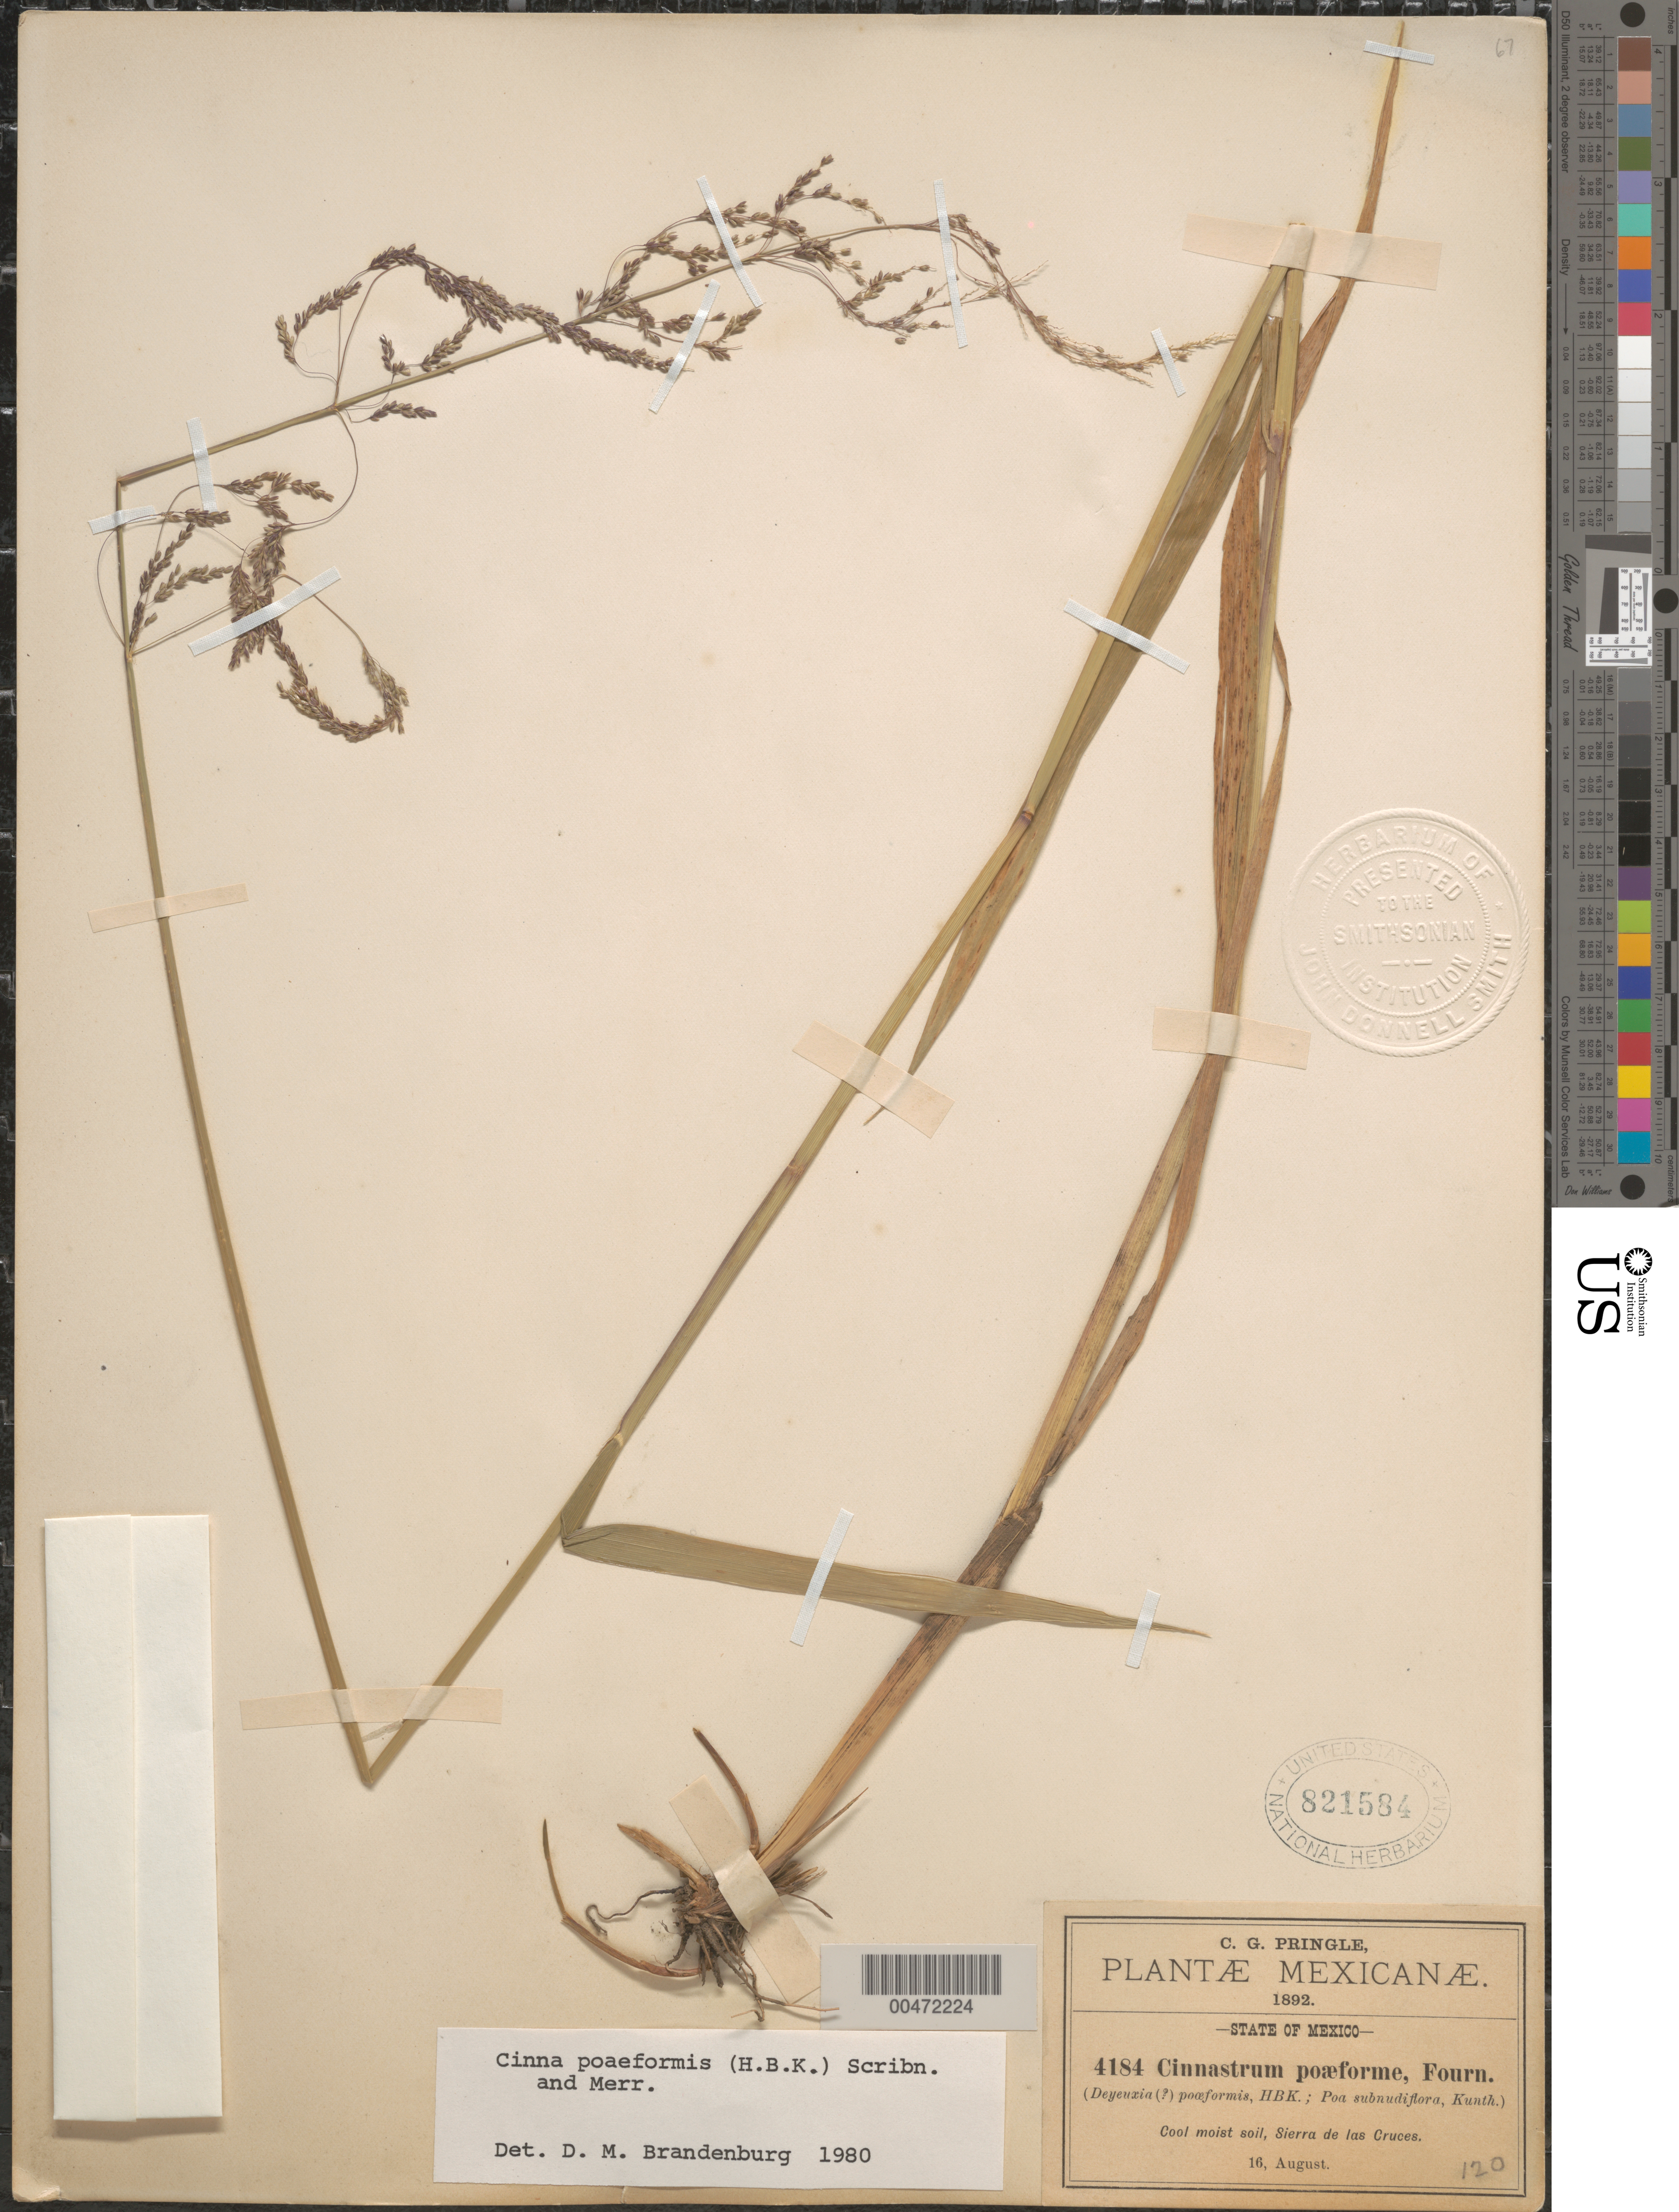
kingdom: Plantae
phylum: Tracheophyta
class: Liliopsida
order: Poales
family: Poaceae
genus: Cinna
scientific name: Cinna poiformis (Kunth) Scribn. & Merr.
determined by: Brandenburg, D. M.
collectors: C. G. Pringle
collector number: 4184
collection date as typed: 16 Aug 1892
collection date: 1892-08-16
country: Mexico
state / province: México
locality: Sierra de las Cruces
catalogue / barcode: US 821584